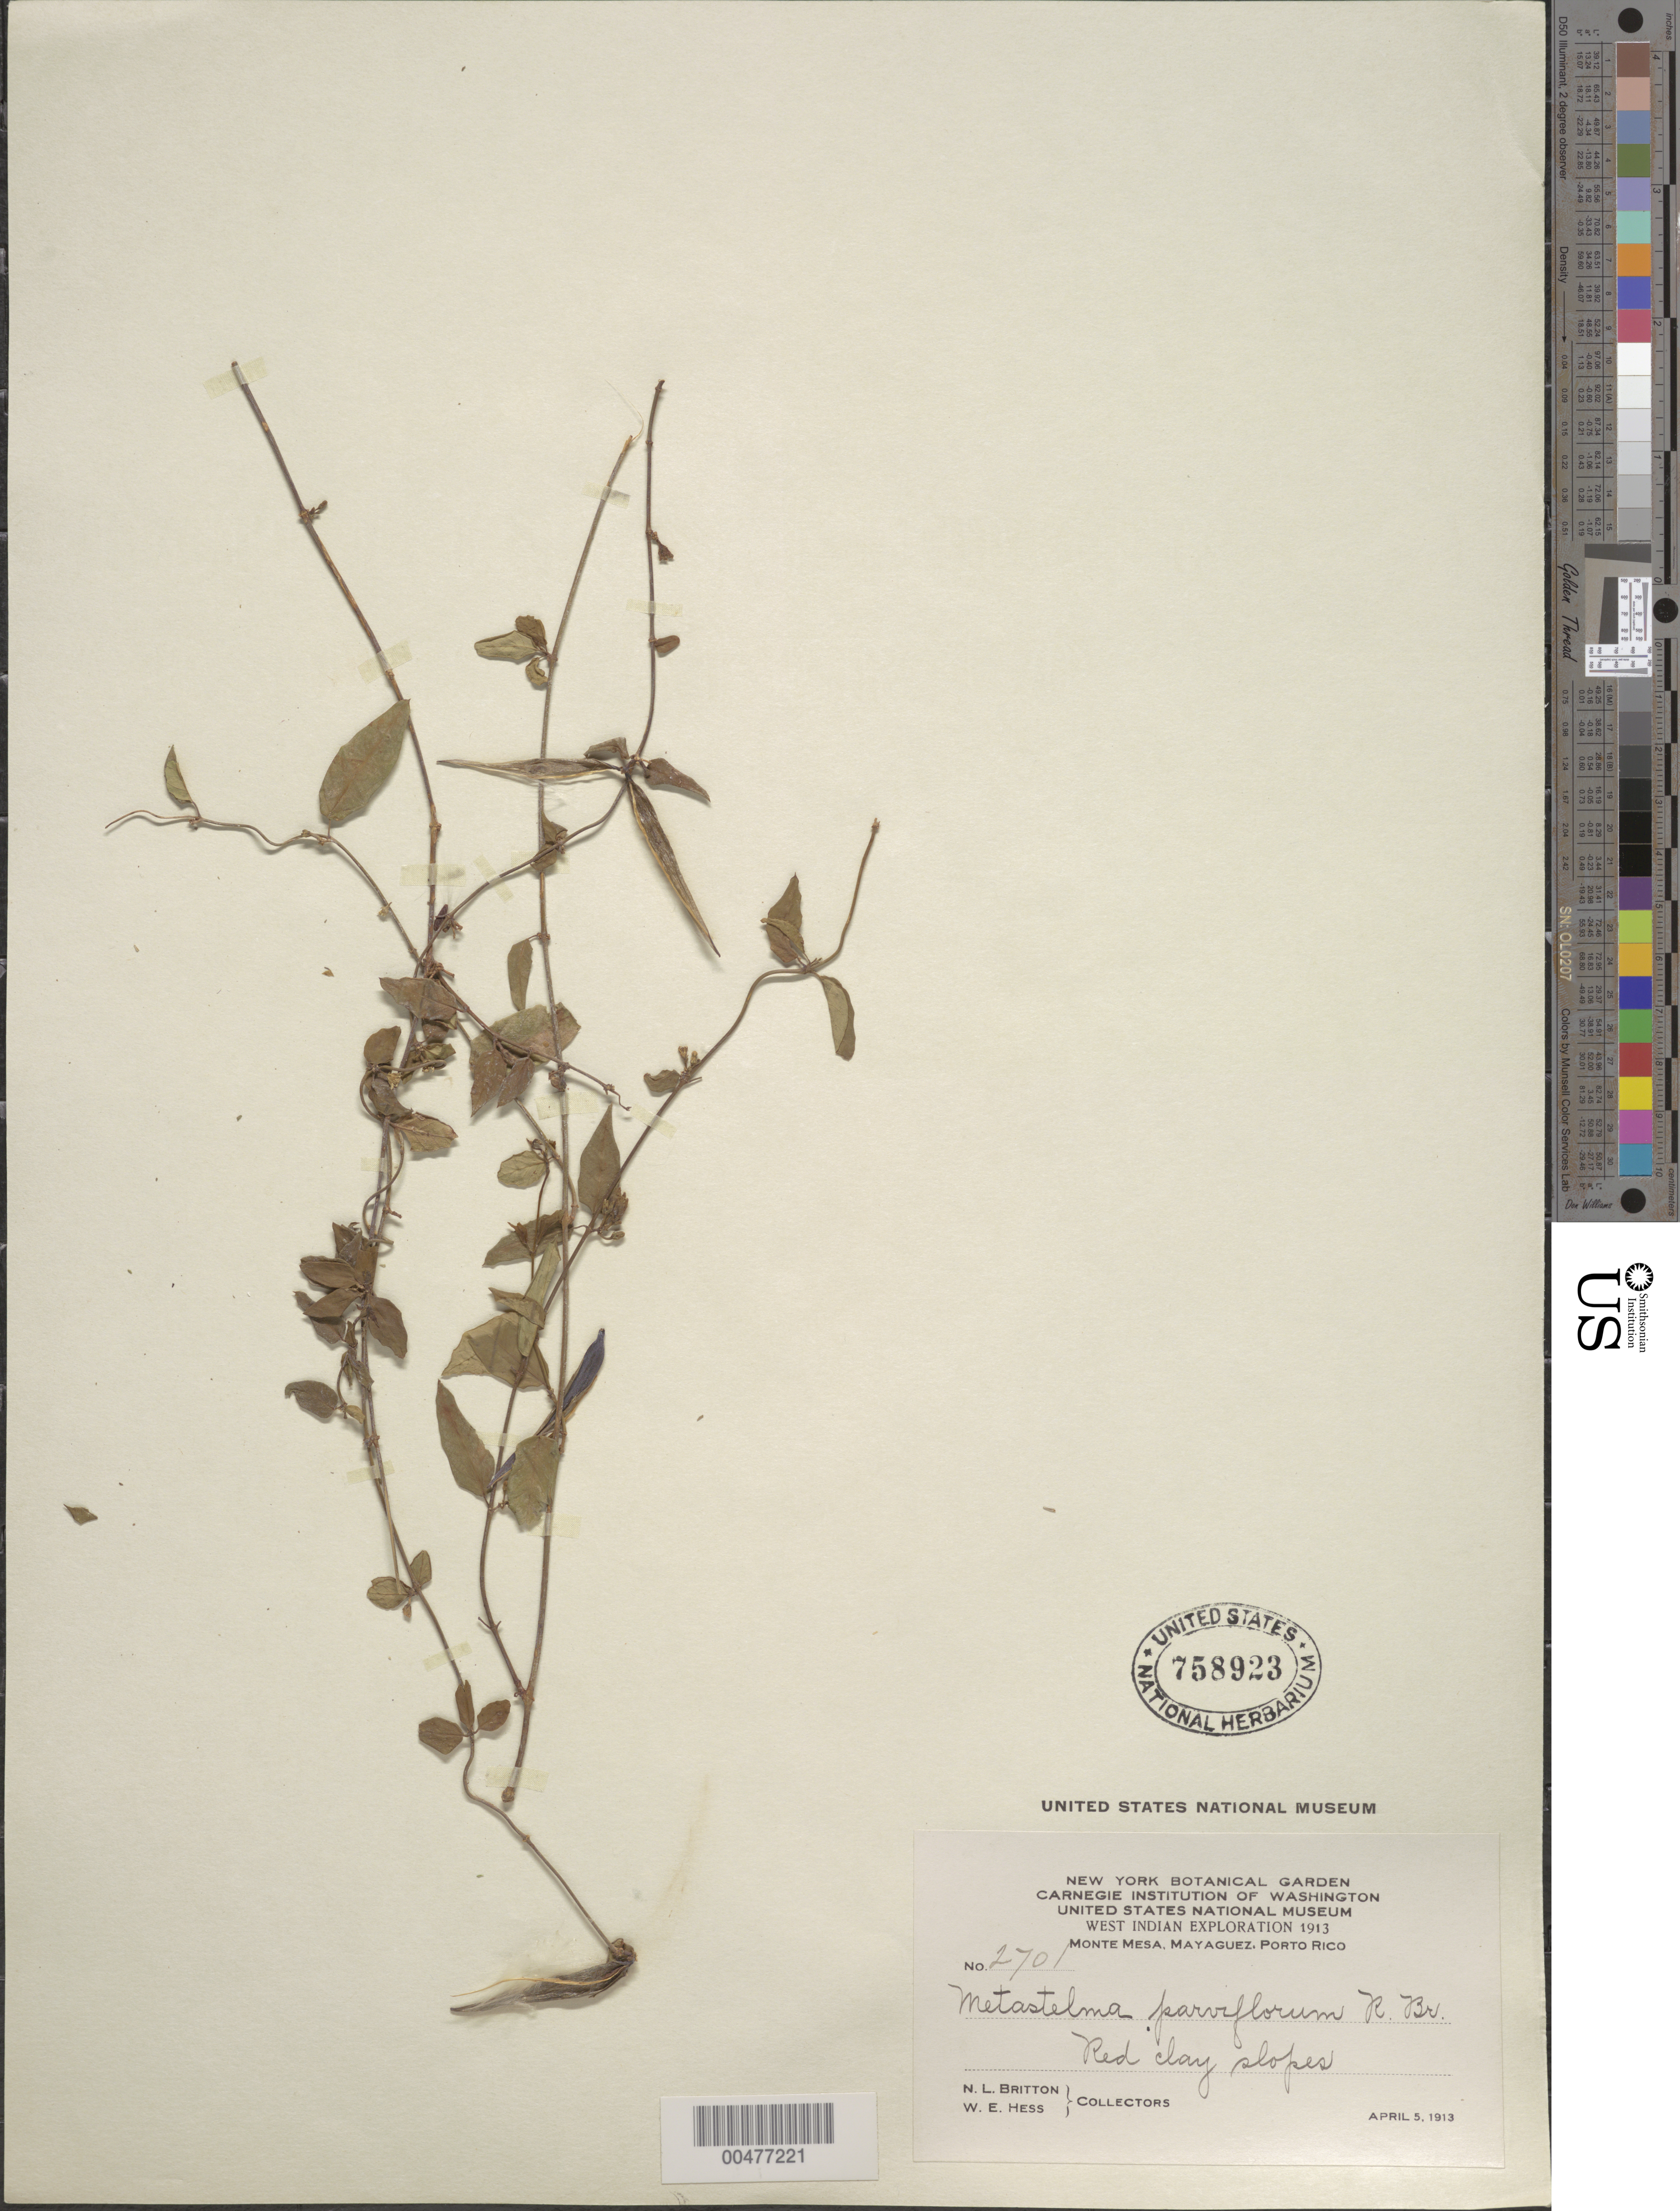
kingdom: Plantae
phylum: Tracheophyta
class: Magnoliopsida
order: Gentianales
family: Apocynaceae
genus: Metastelma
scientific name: Metastelma parviflorum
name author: (Sw.) Schult.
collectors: N. Britton & W. Hess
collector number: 2701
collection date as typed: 05 Apr 1913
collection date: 1913-04-05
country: Puerto Rico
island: Greater Antilles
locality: Monte Mesa, Mayaguez. Red clay slopes.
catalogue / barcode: US 758923